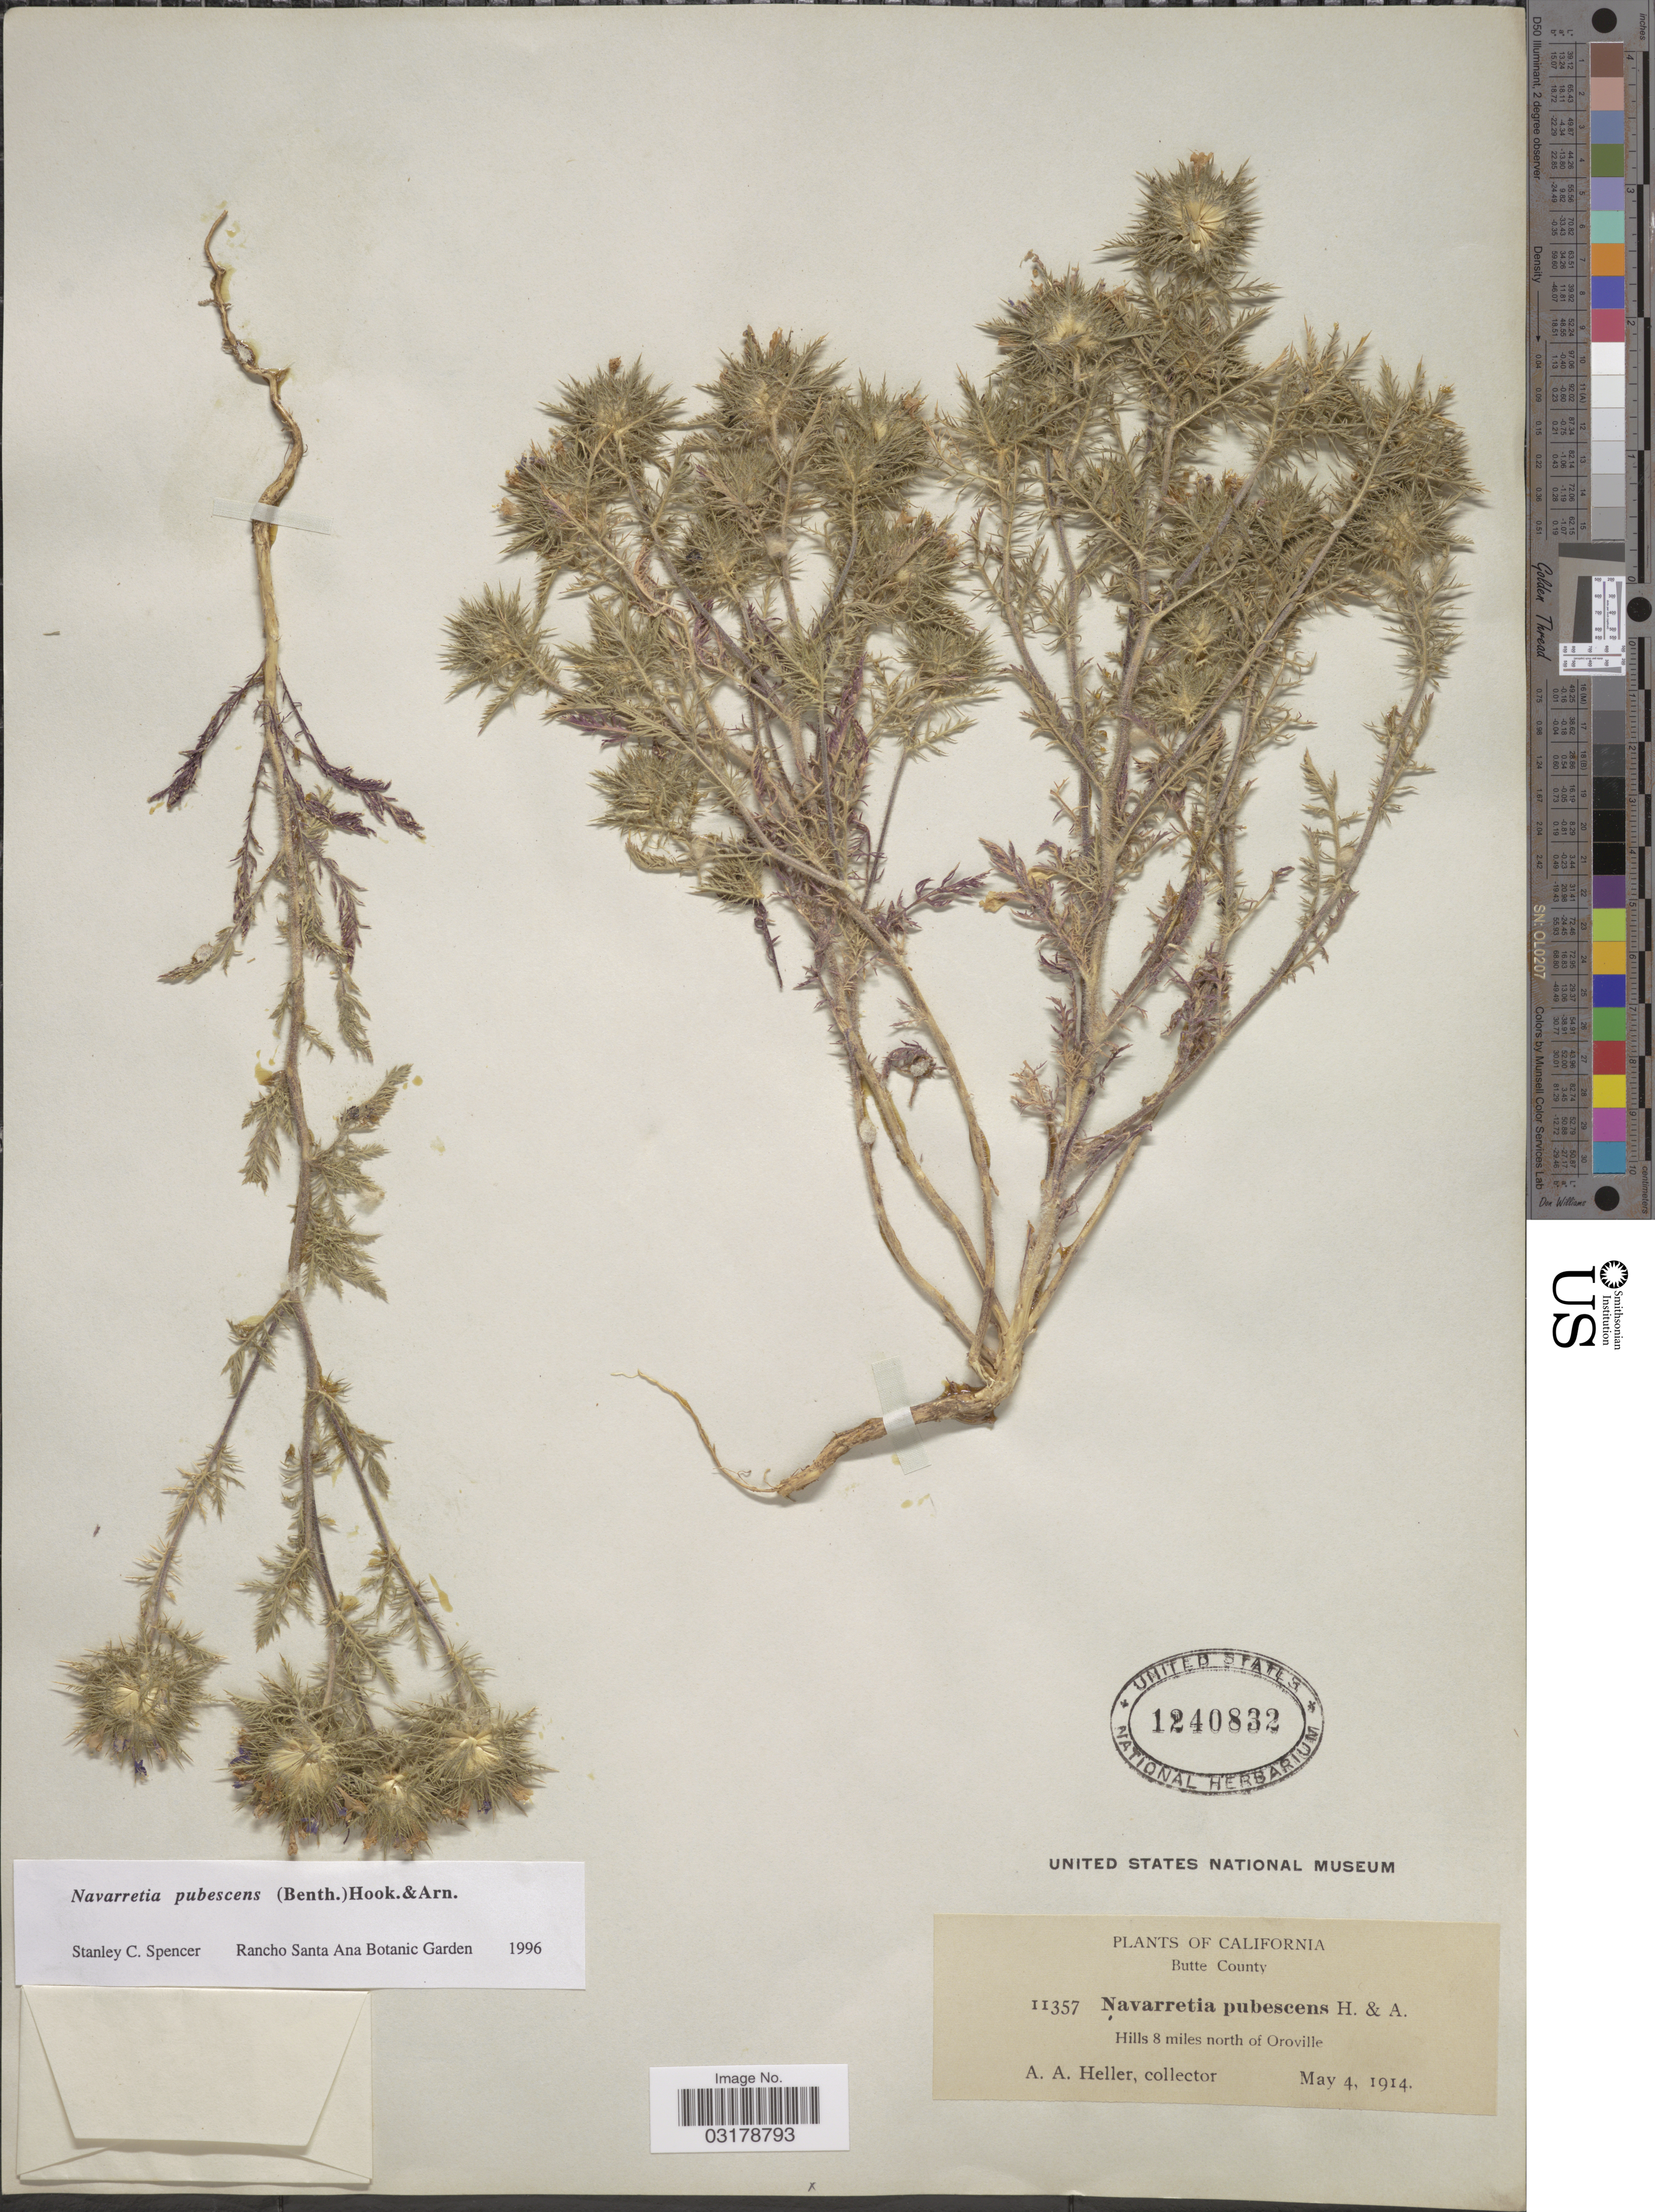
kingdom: Plantae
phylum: Tracheophyta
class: Magnoliopsida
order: Ericales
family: Polemoniaceae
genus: Navarretia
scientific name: Navarretia pubescens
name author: (Benth.) Hook. & Arn.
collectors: A. A. Heller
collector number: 11357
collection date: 1914-05-04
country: United States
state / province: California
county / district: Butte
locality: Butte County. Hills 8 miles north of Oroville.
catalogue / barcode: US 1240832